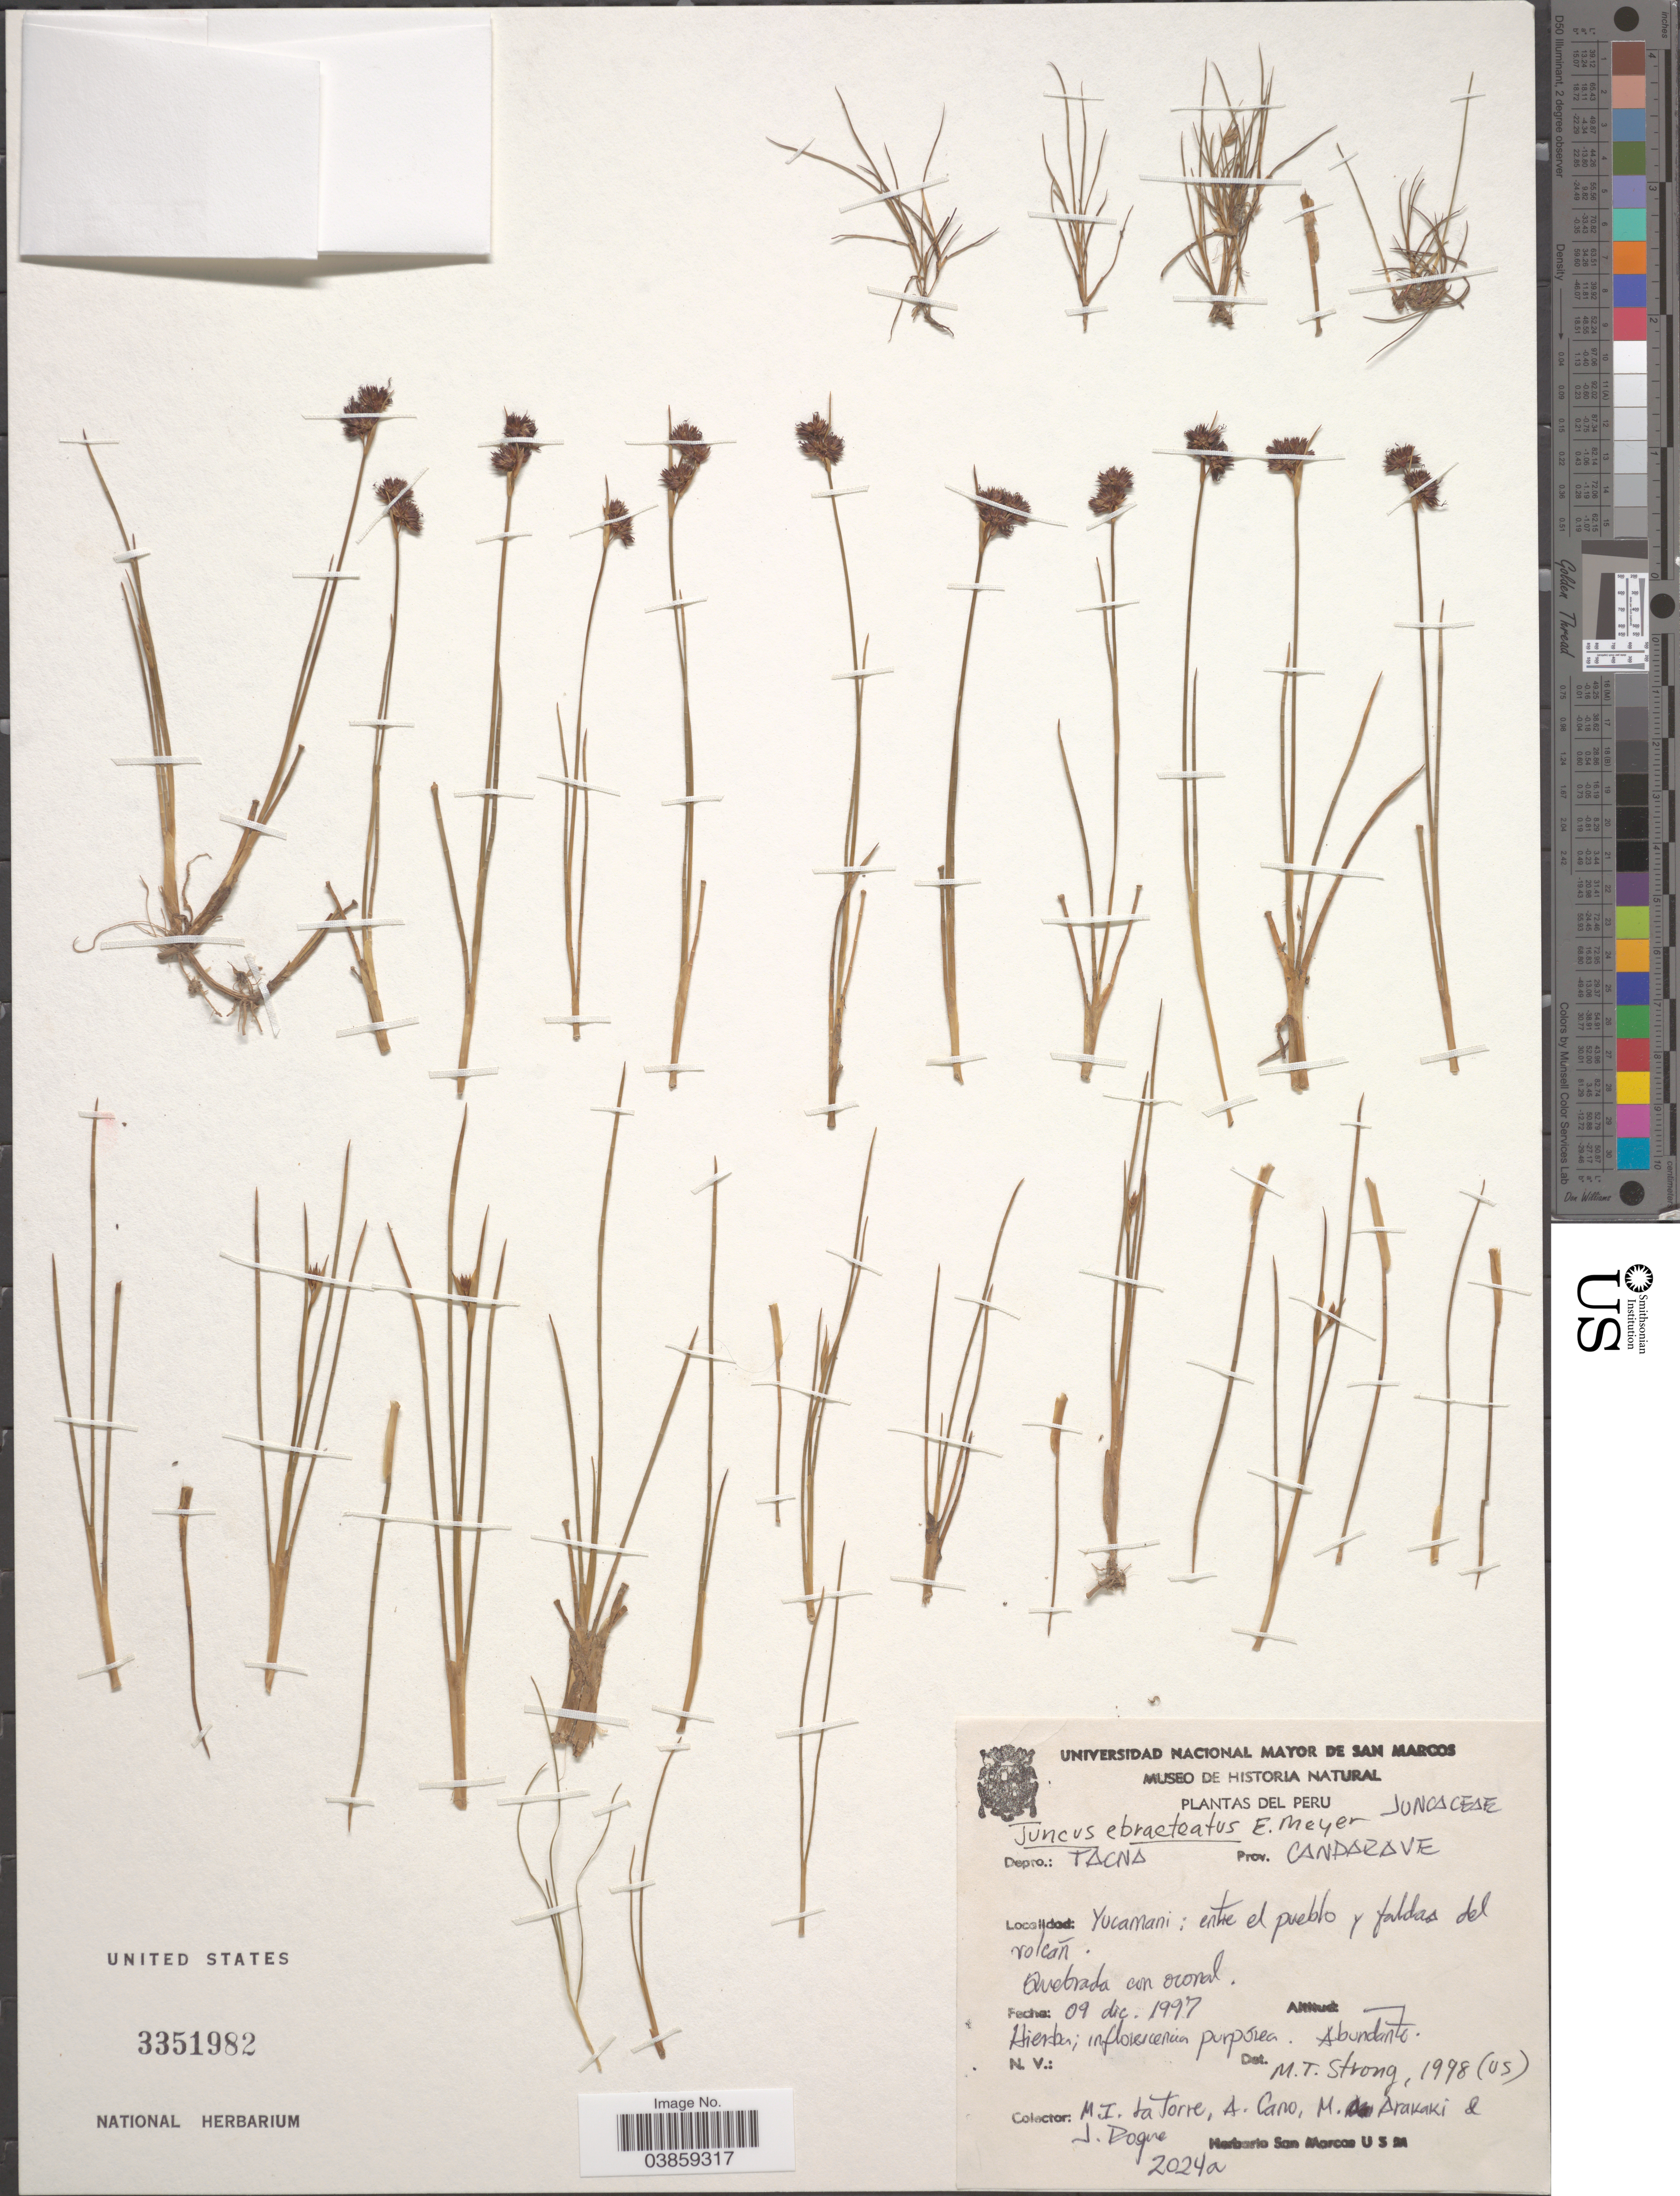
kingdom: Plantae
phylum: Tracheophyta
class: Liliopsida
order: Poales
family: Juncaceae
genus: Juncus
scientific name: Juncus ebracteatus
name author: E. Mey.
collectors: M. Torre, A. Cano, M. Arakaki & J. Roque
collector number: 2024a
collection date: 1997-12-09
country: Peru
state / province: Tacna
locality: Depto. Tacna. Prov. Candarave. Yucamani: entre el pueblo y faldas del volcán. Quebrada con oconal.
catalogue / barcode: US 3351982